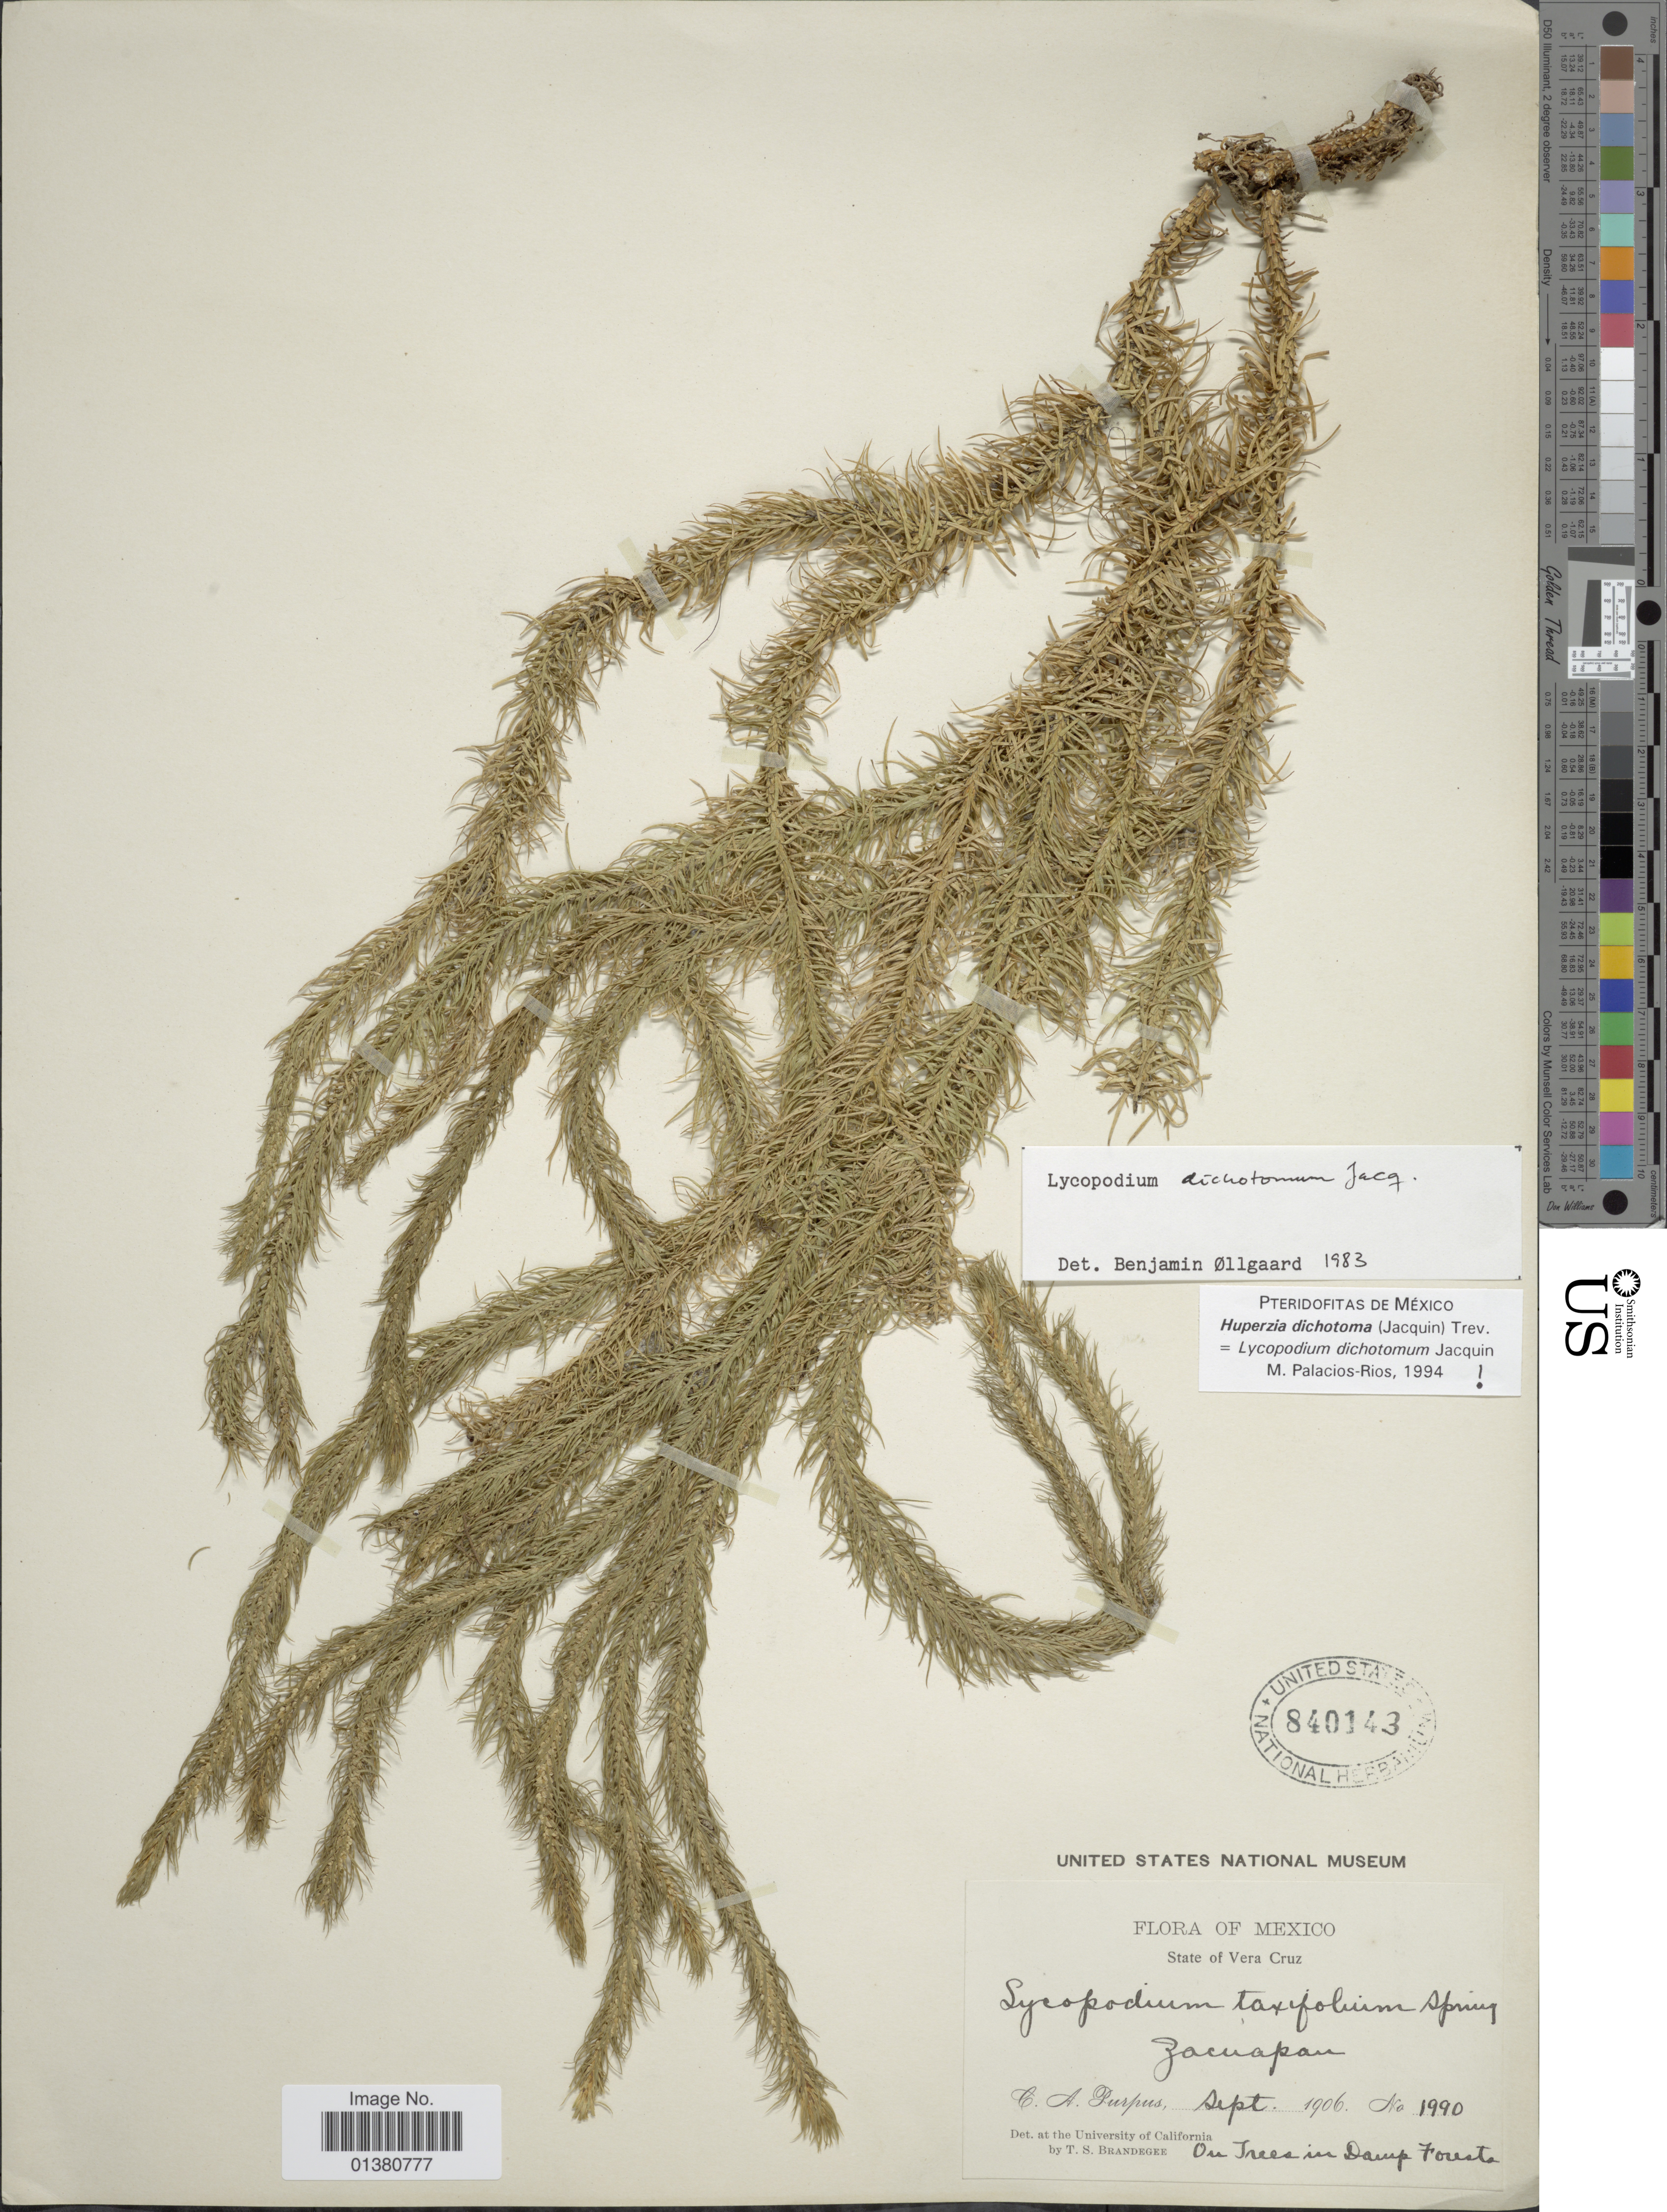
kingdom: Plantae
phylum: Tracheophyta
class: Lycopodiopsida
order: Lycopodiales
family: Lycopodiaceae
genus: Phlegmariurus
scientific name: Phlegmariurus dichotomus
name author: (Jacq.) W.H. Wagner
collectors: C. A. Purpus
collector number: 1990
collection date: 1906-08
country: Mexico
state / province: Veracruz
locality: State of Vera Cruz, Zacuapan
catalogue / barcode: US 840143